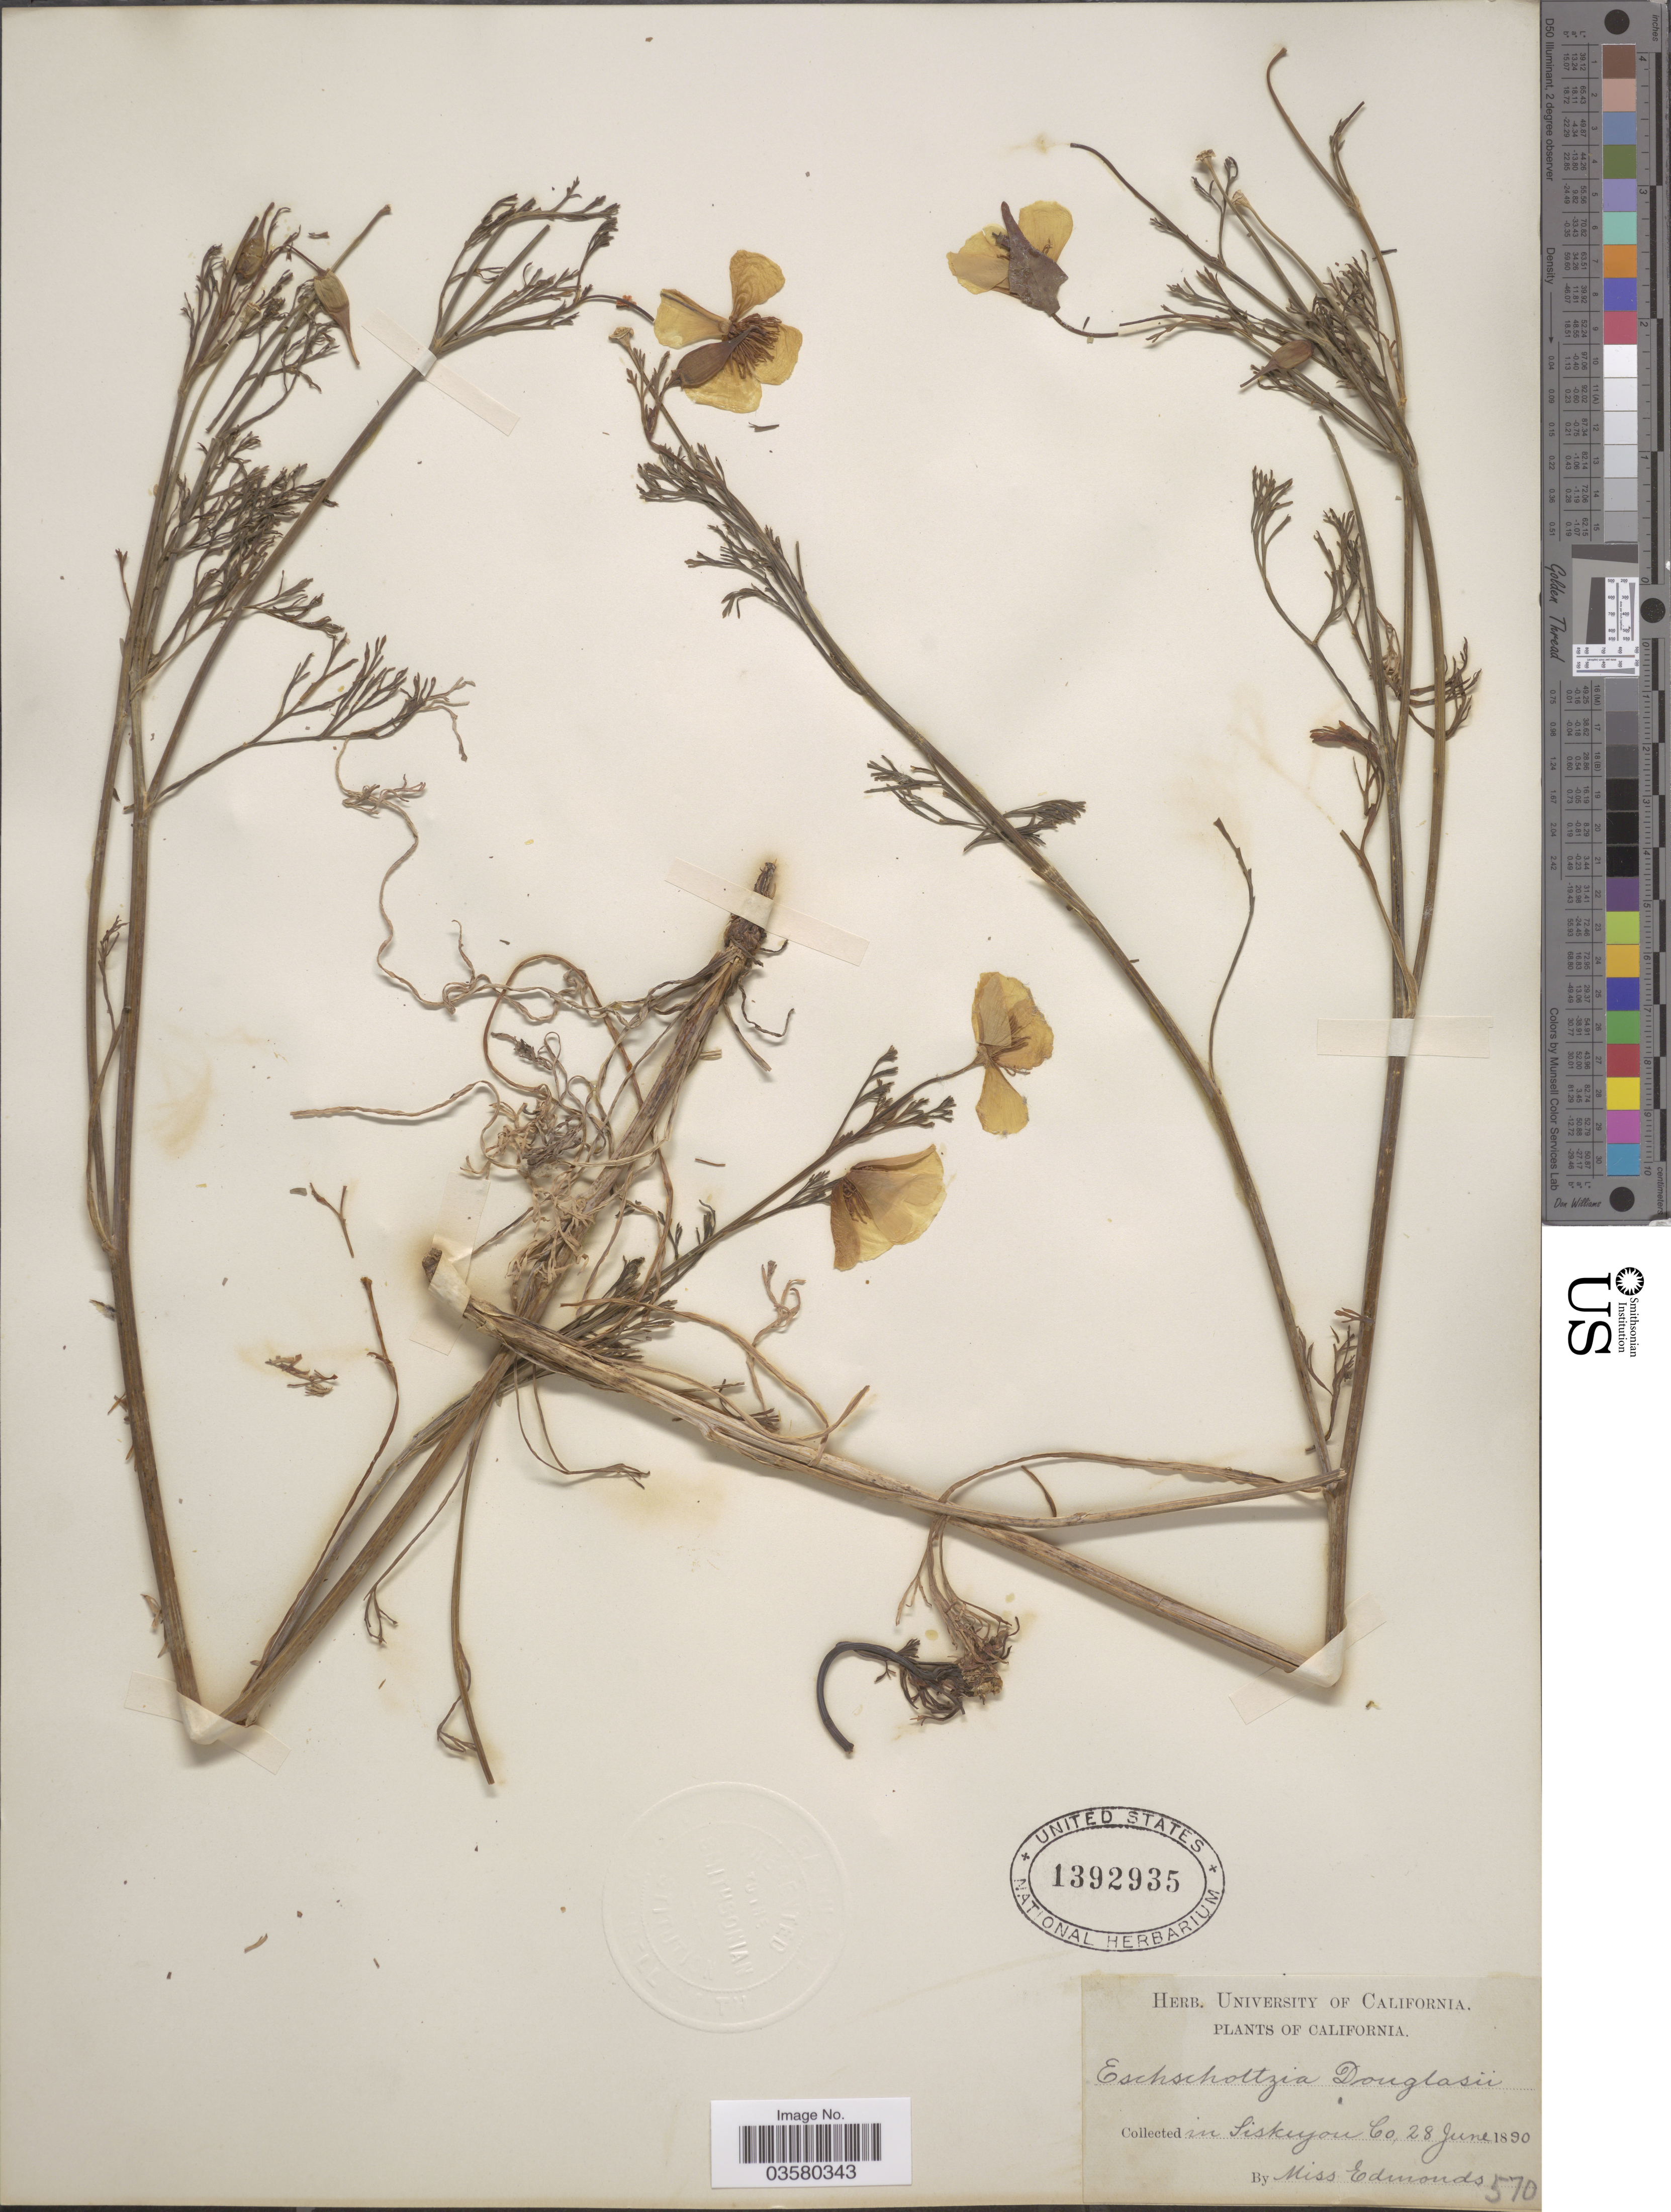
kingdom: Plantae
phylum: Tracheophyta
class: Magnoliopsida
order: Ranunculales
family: Papaveraceae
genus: Eschscholzia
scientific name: Eschscholzia douglasii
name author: Walp.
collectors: Miss Edmonds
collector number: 570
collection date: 1890-06-28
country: United States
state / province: California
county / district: Siskiyou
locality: In Siskiyou Co.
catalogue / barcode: US 1392935